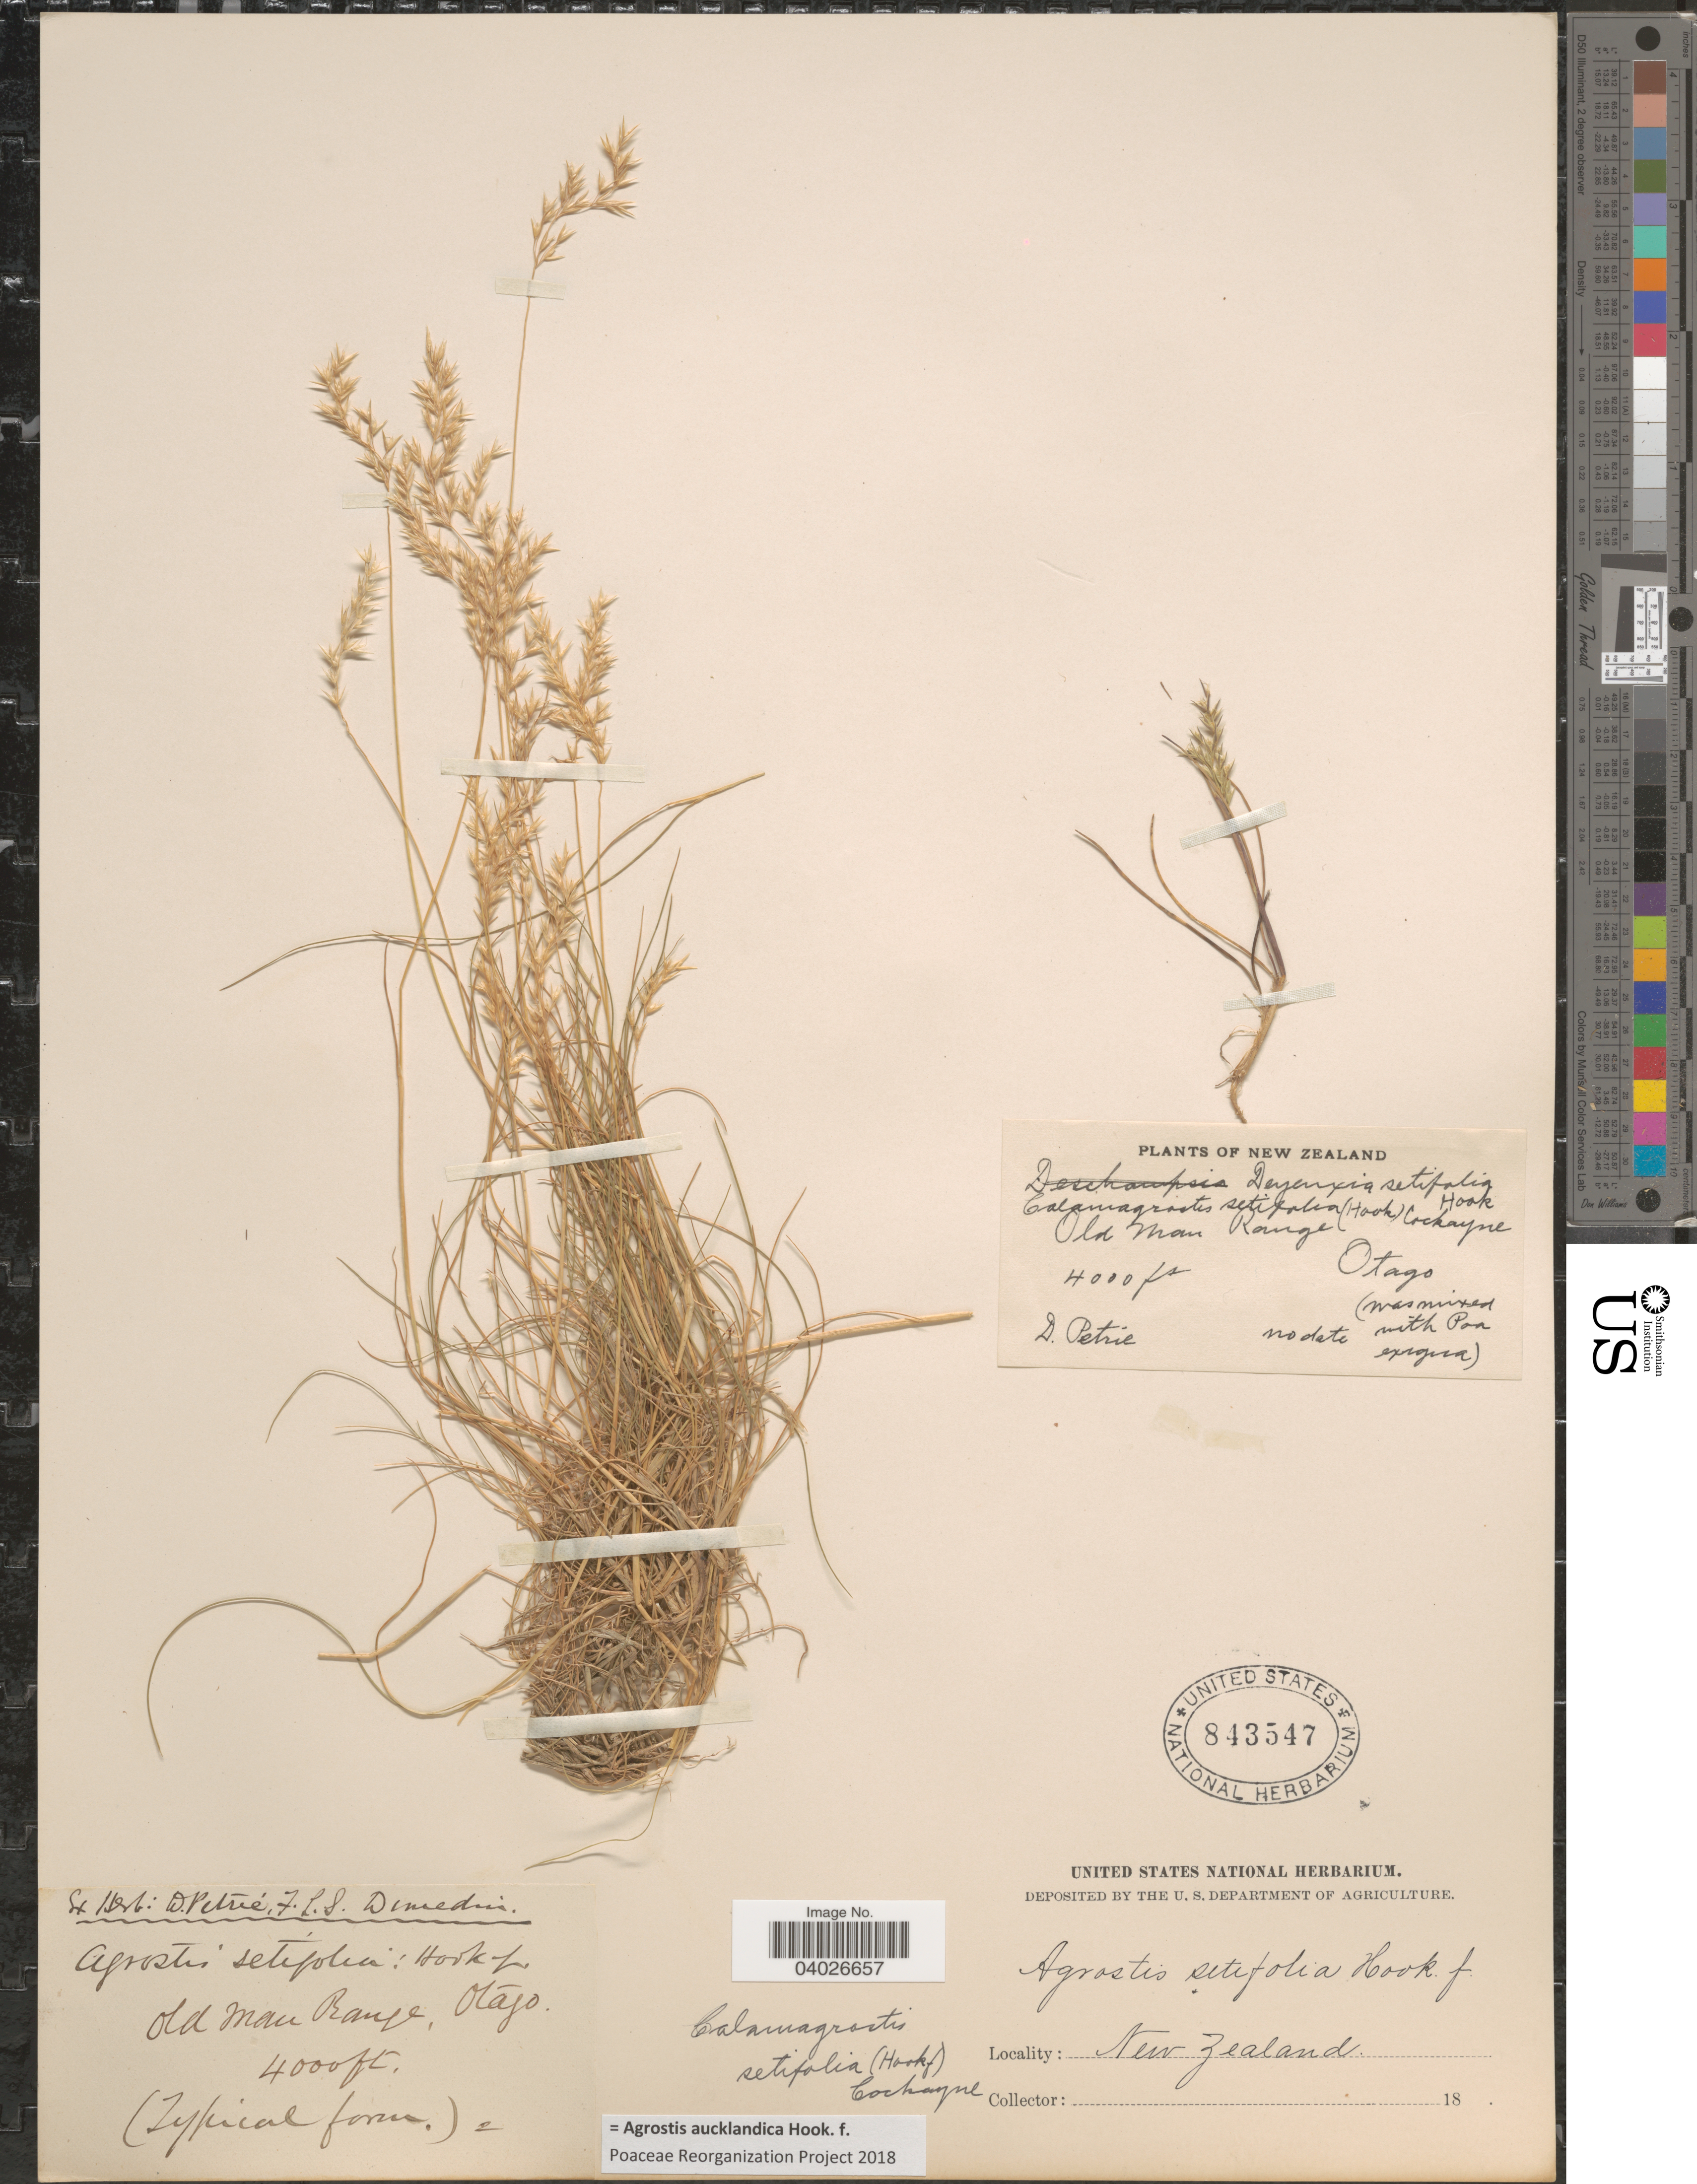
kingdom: Plantae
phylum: Tracheophyta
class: Liliopsida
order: Poales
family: Poaceae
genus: Agrostis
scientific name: Agrostis aucklandica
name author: Hook. f.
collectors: Ex Herb D. Petrie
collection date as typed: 18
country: New Zealand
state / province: Otago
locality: Old Man Range.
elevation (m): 1219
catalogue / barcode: US 843547